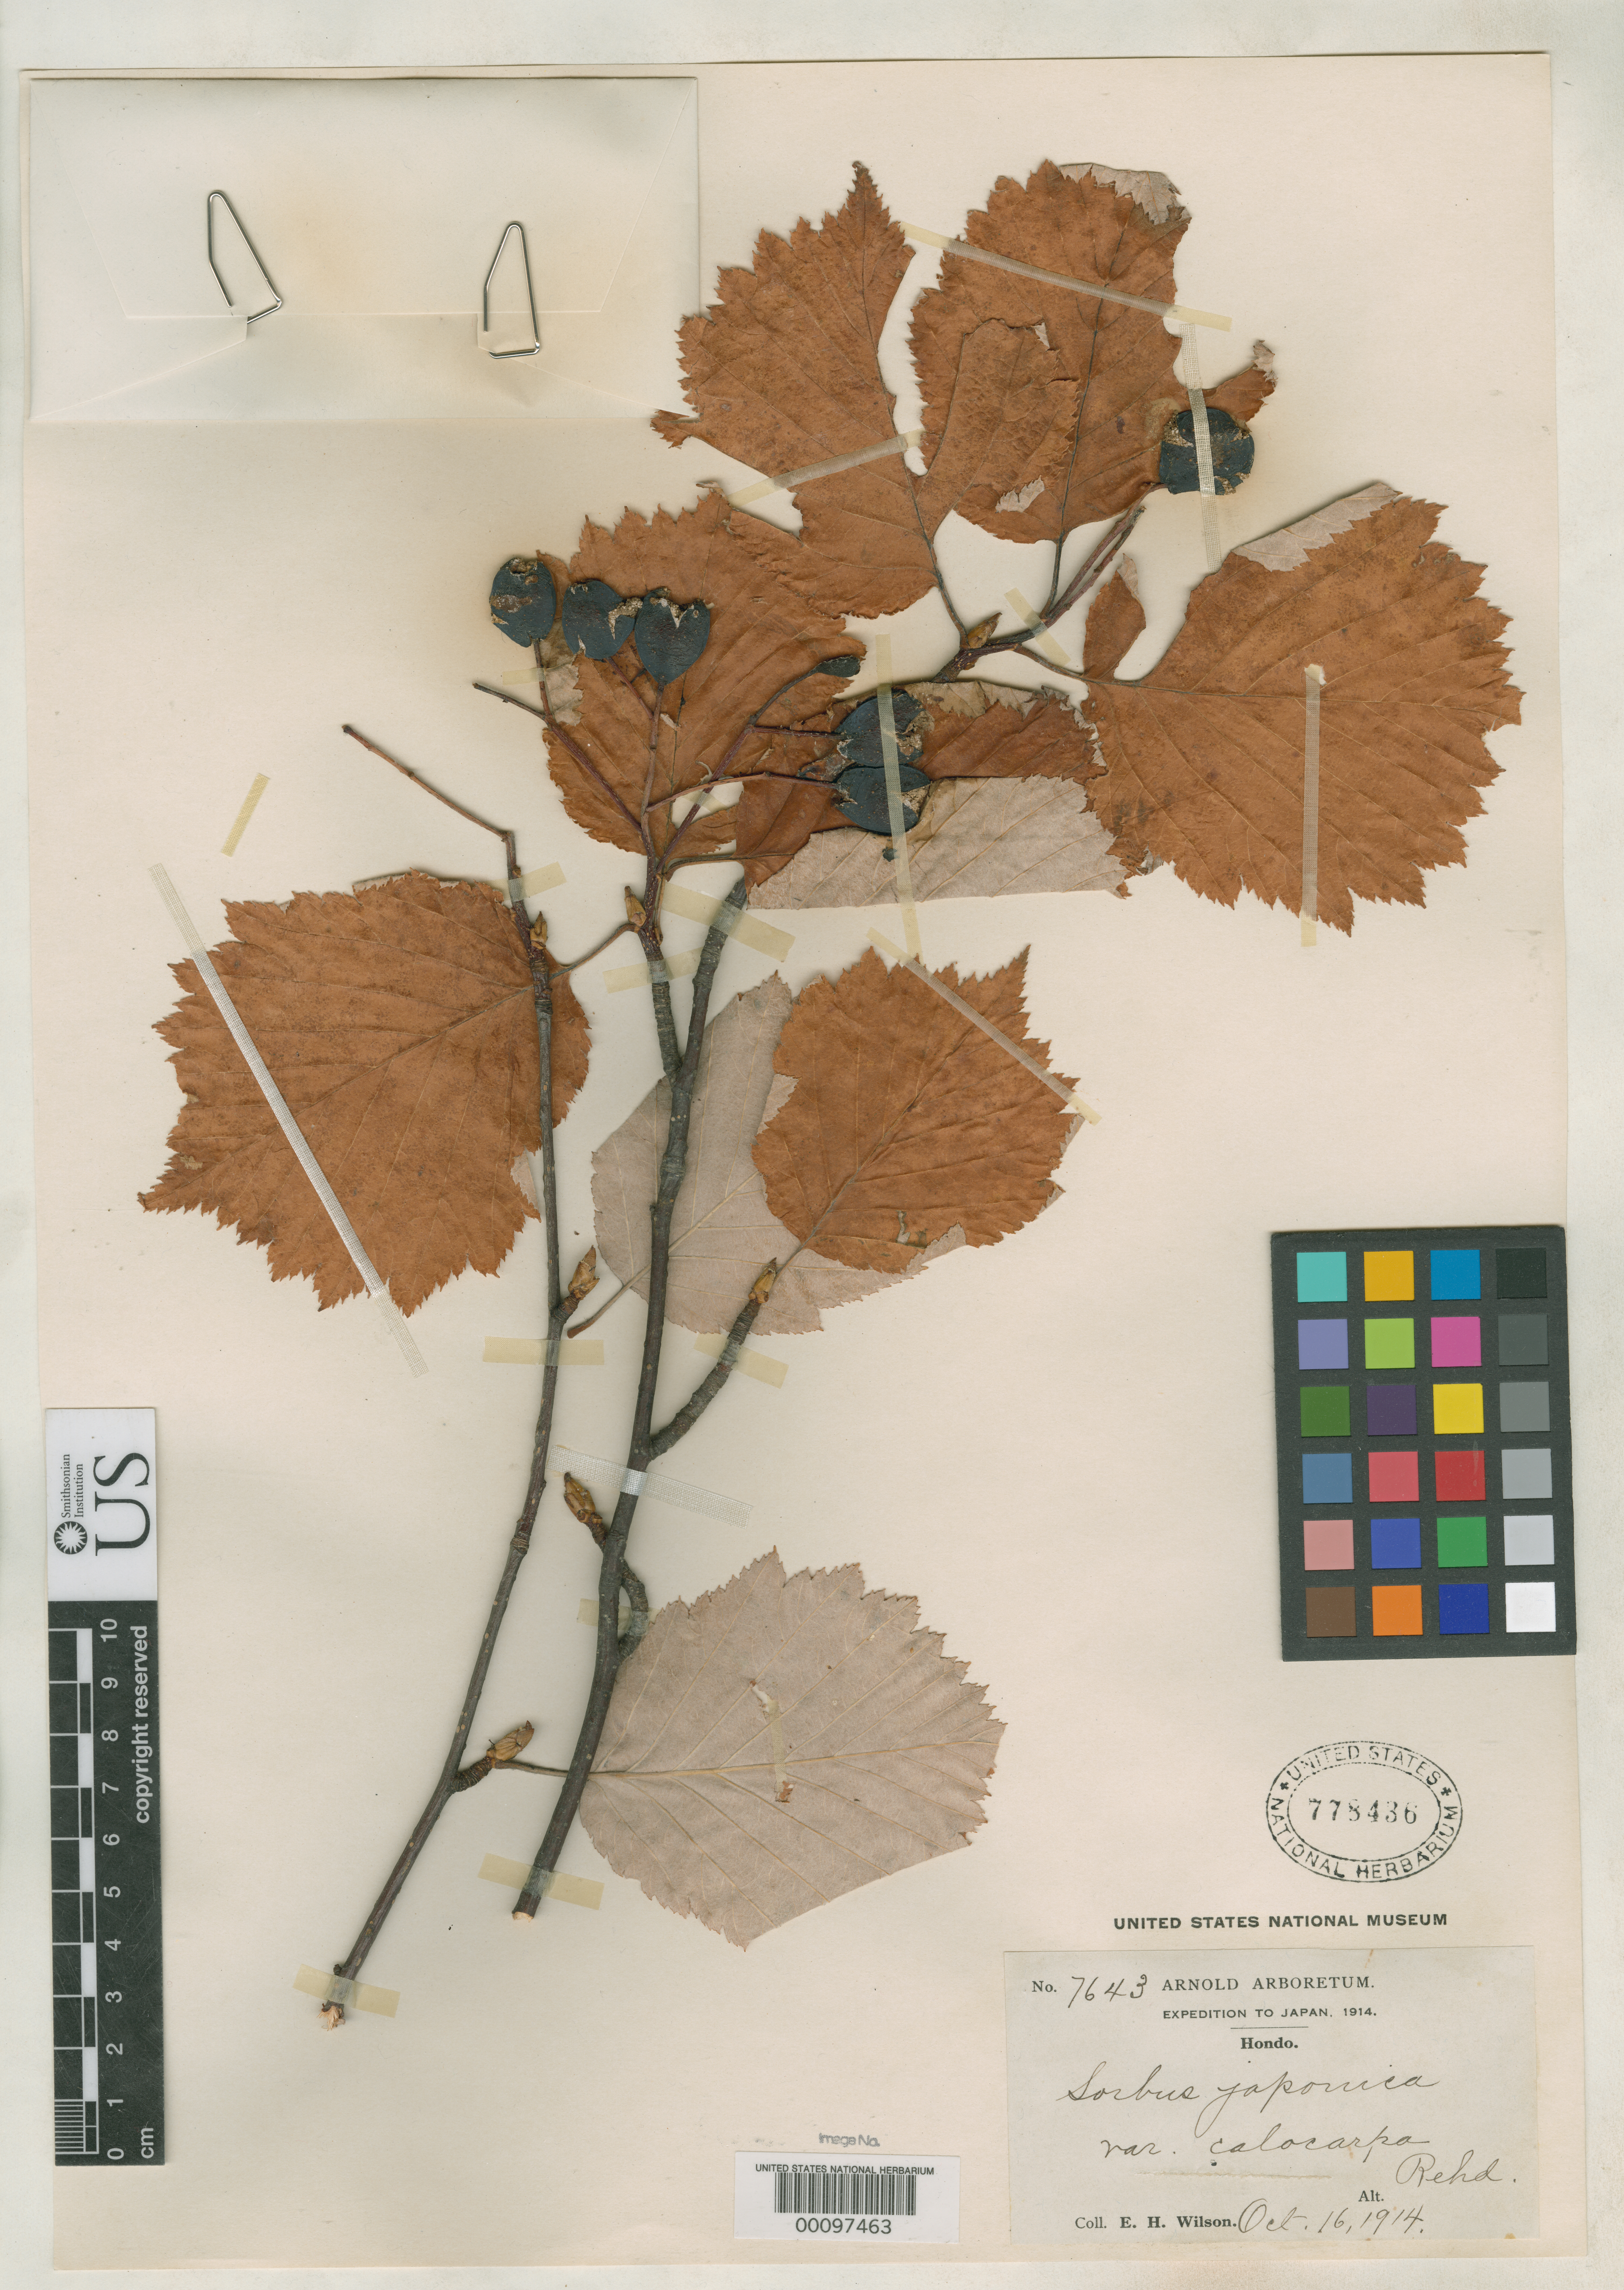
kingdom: Plantae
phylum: Tracheophyta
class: Magnoliopsida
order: Rosales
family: Rosaceae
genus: Sorbus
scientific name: Sorbus japonica var. calocarpa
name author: Rehder in Sarg.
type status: Isotype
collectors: E. H. Wilson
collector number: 7643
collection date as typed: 15 Oct 1914 to 19 Oct 1914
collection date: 1914-10-15/1914-10-19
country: Japan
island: Honshu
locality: Lake Yumoto.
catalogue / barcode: US 778436